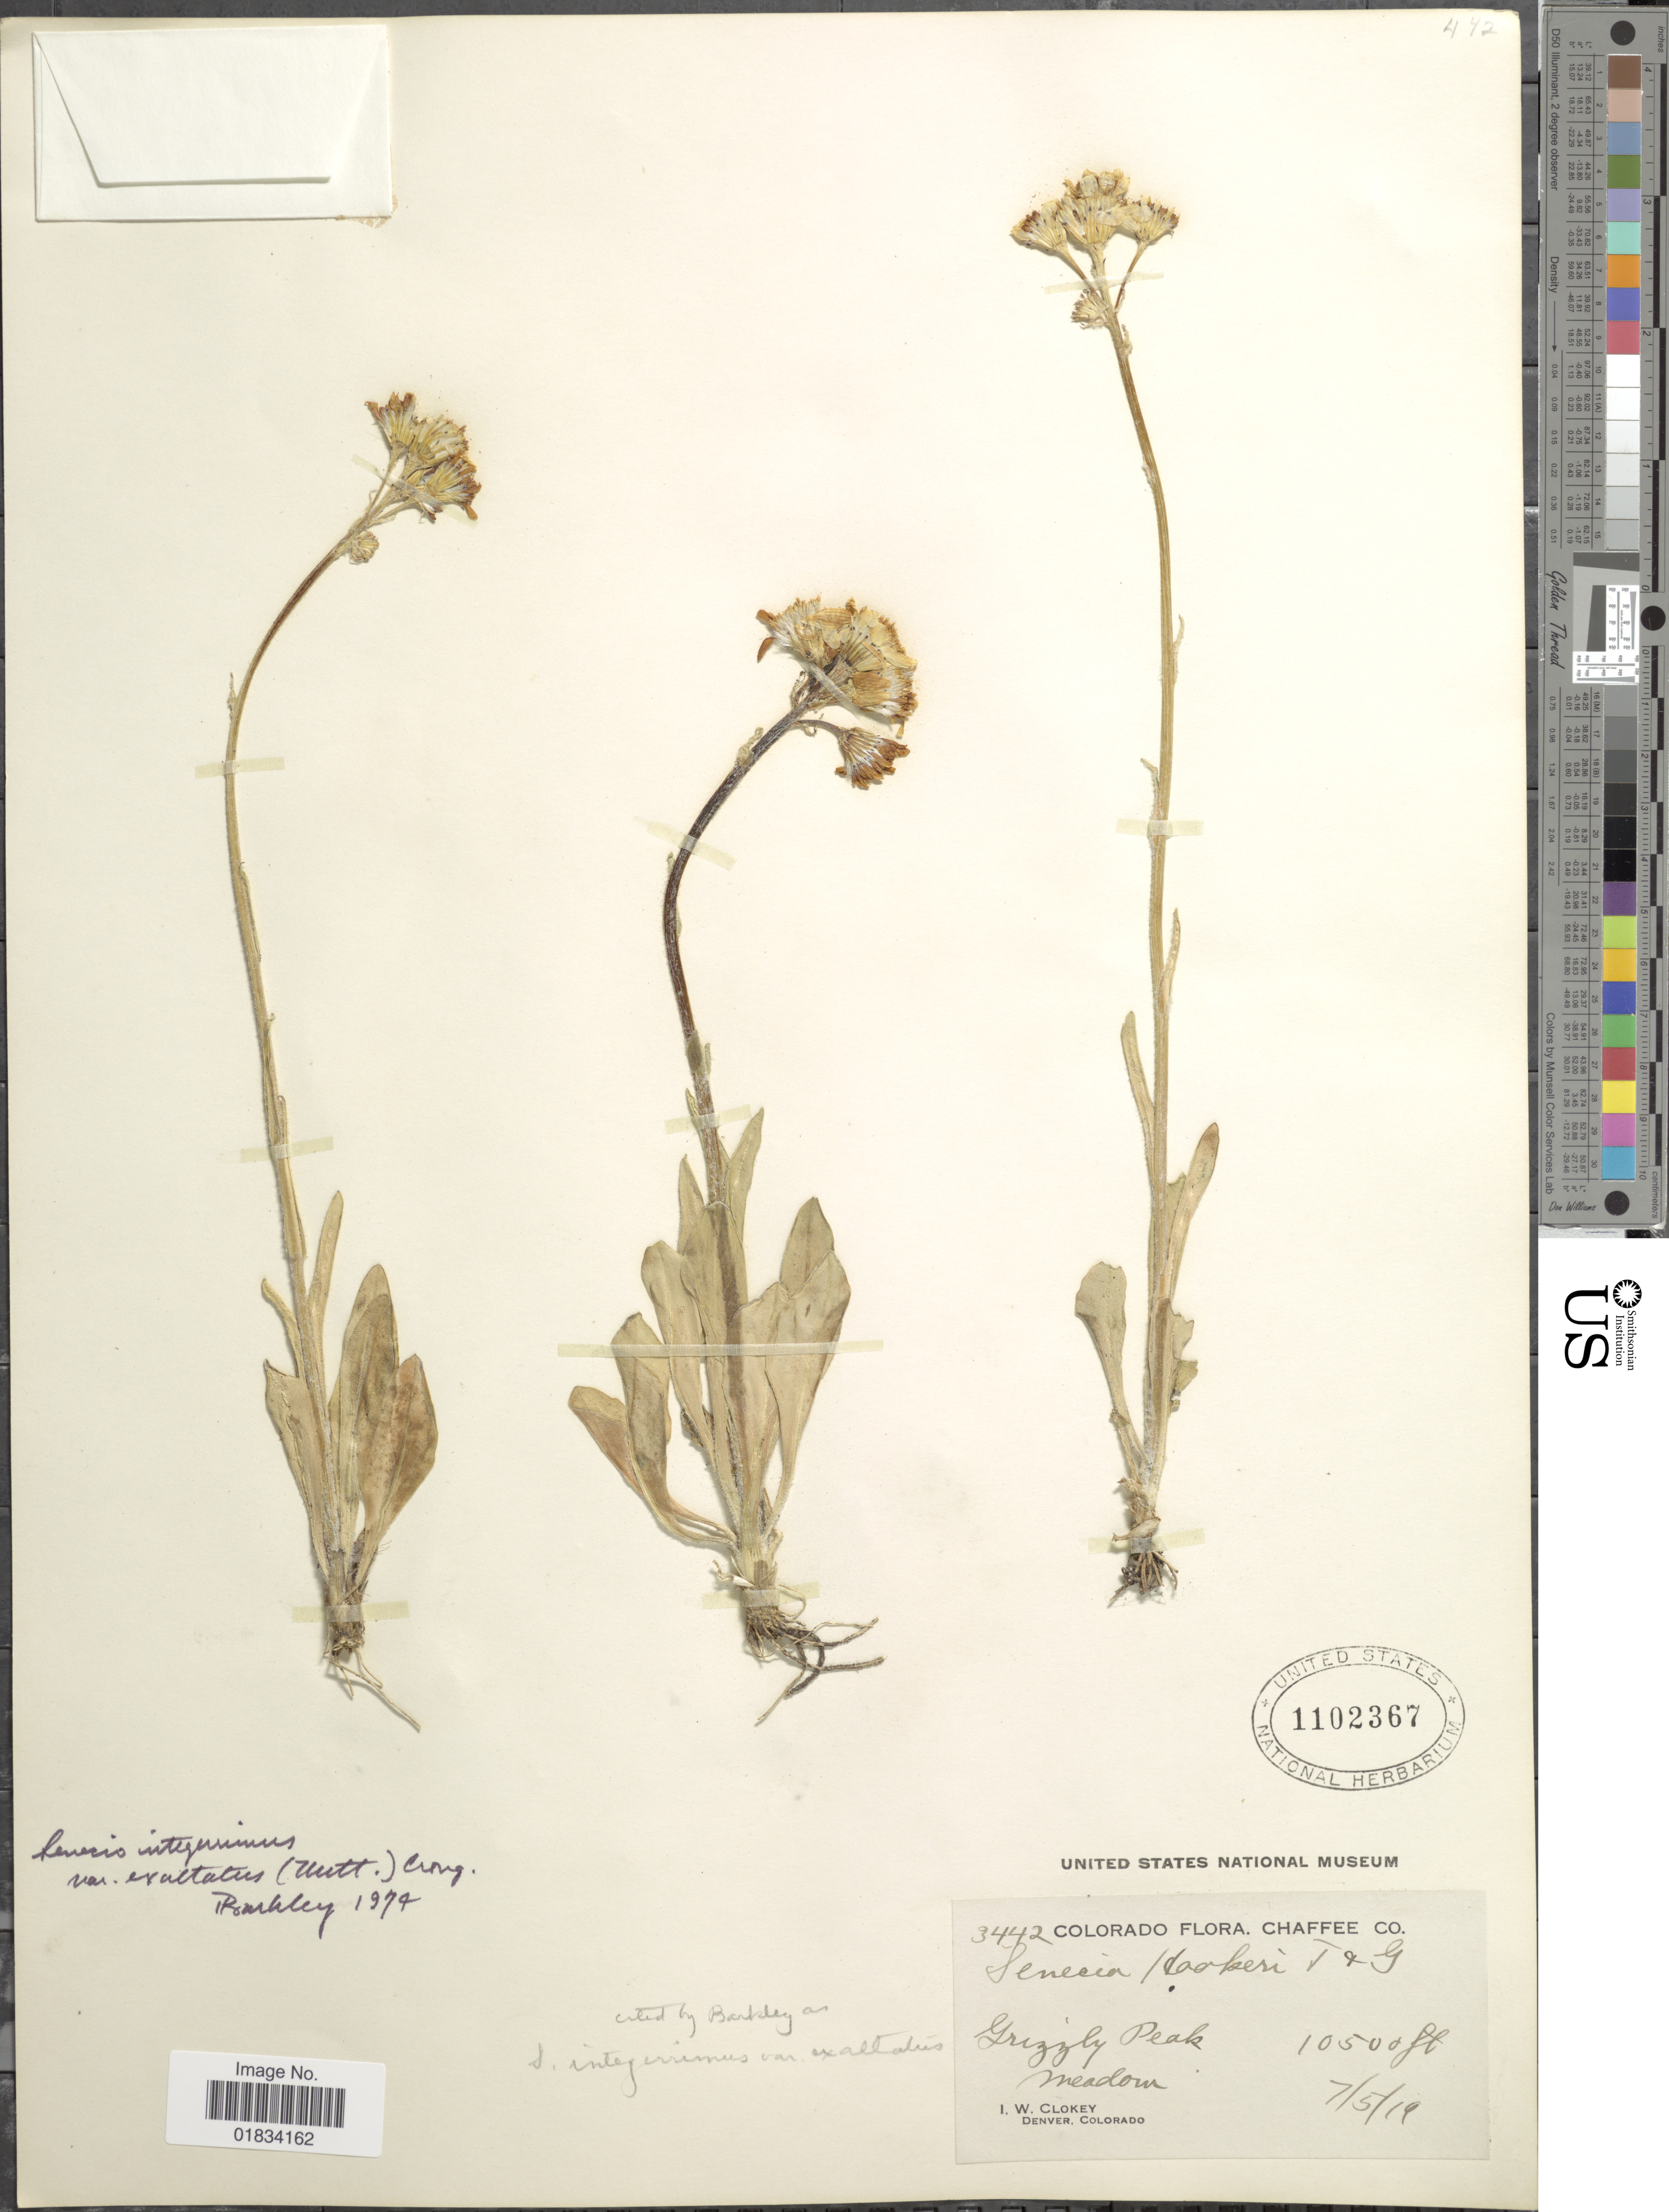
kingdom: Plantae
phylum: Tracheophyta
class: Magnoliopsida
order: Asterales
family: Asteraceae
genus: Senecio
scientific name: Senecio integerrimus var. exaltatus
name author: (Nutt.) Cronq.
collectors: I. W. Clokey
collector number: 3442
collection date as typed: Transcribed d/m/y: 5/7/19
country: United States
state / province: Colorado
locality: Chaffee Co. Grizzly Peak, Meadow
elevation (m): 3200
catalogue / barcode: US 1102367